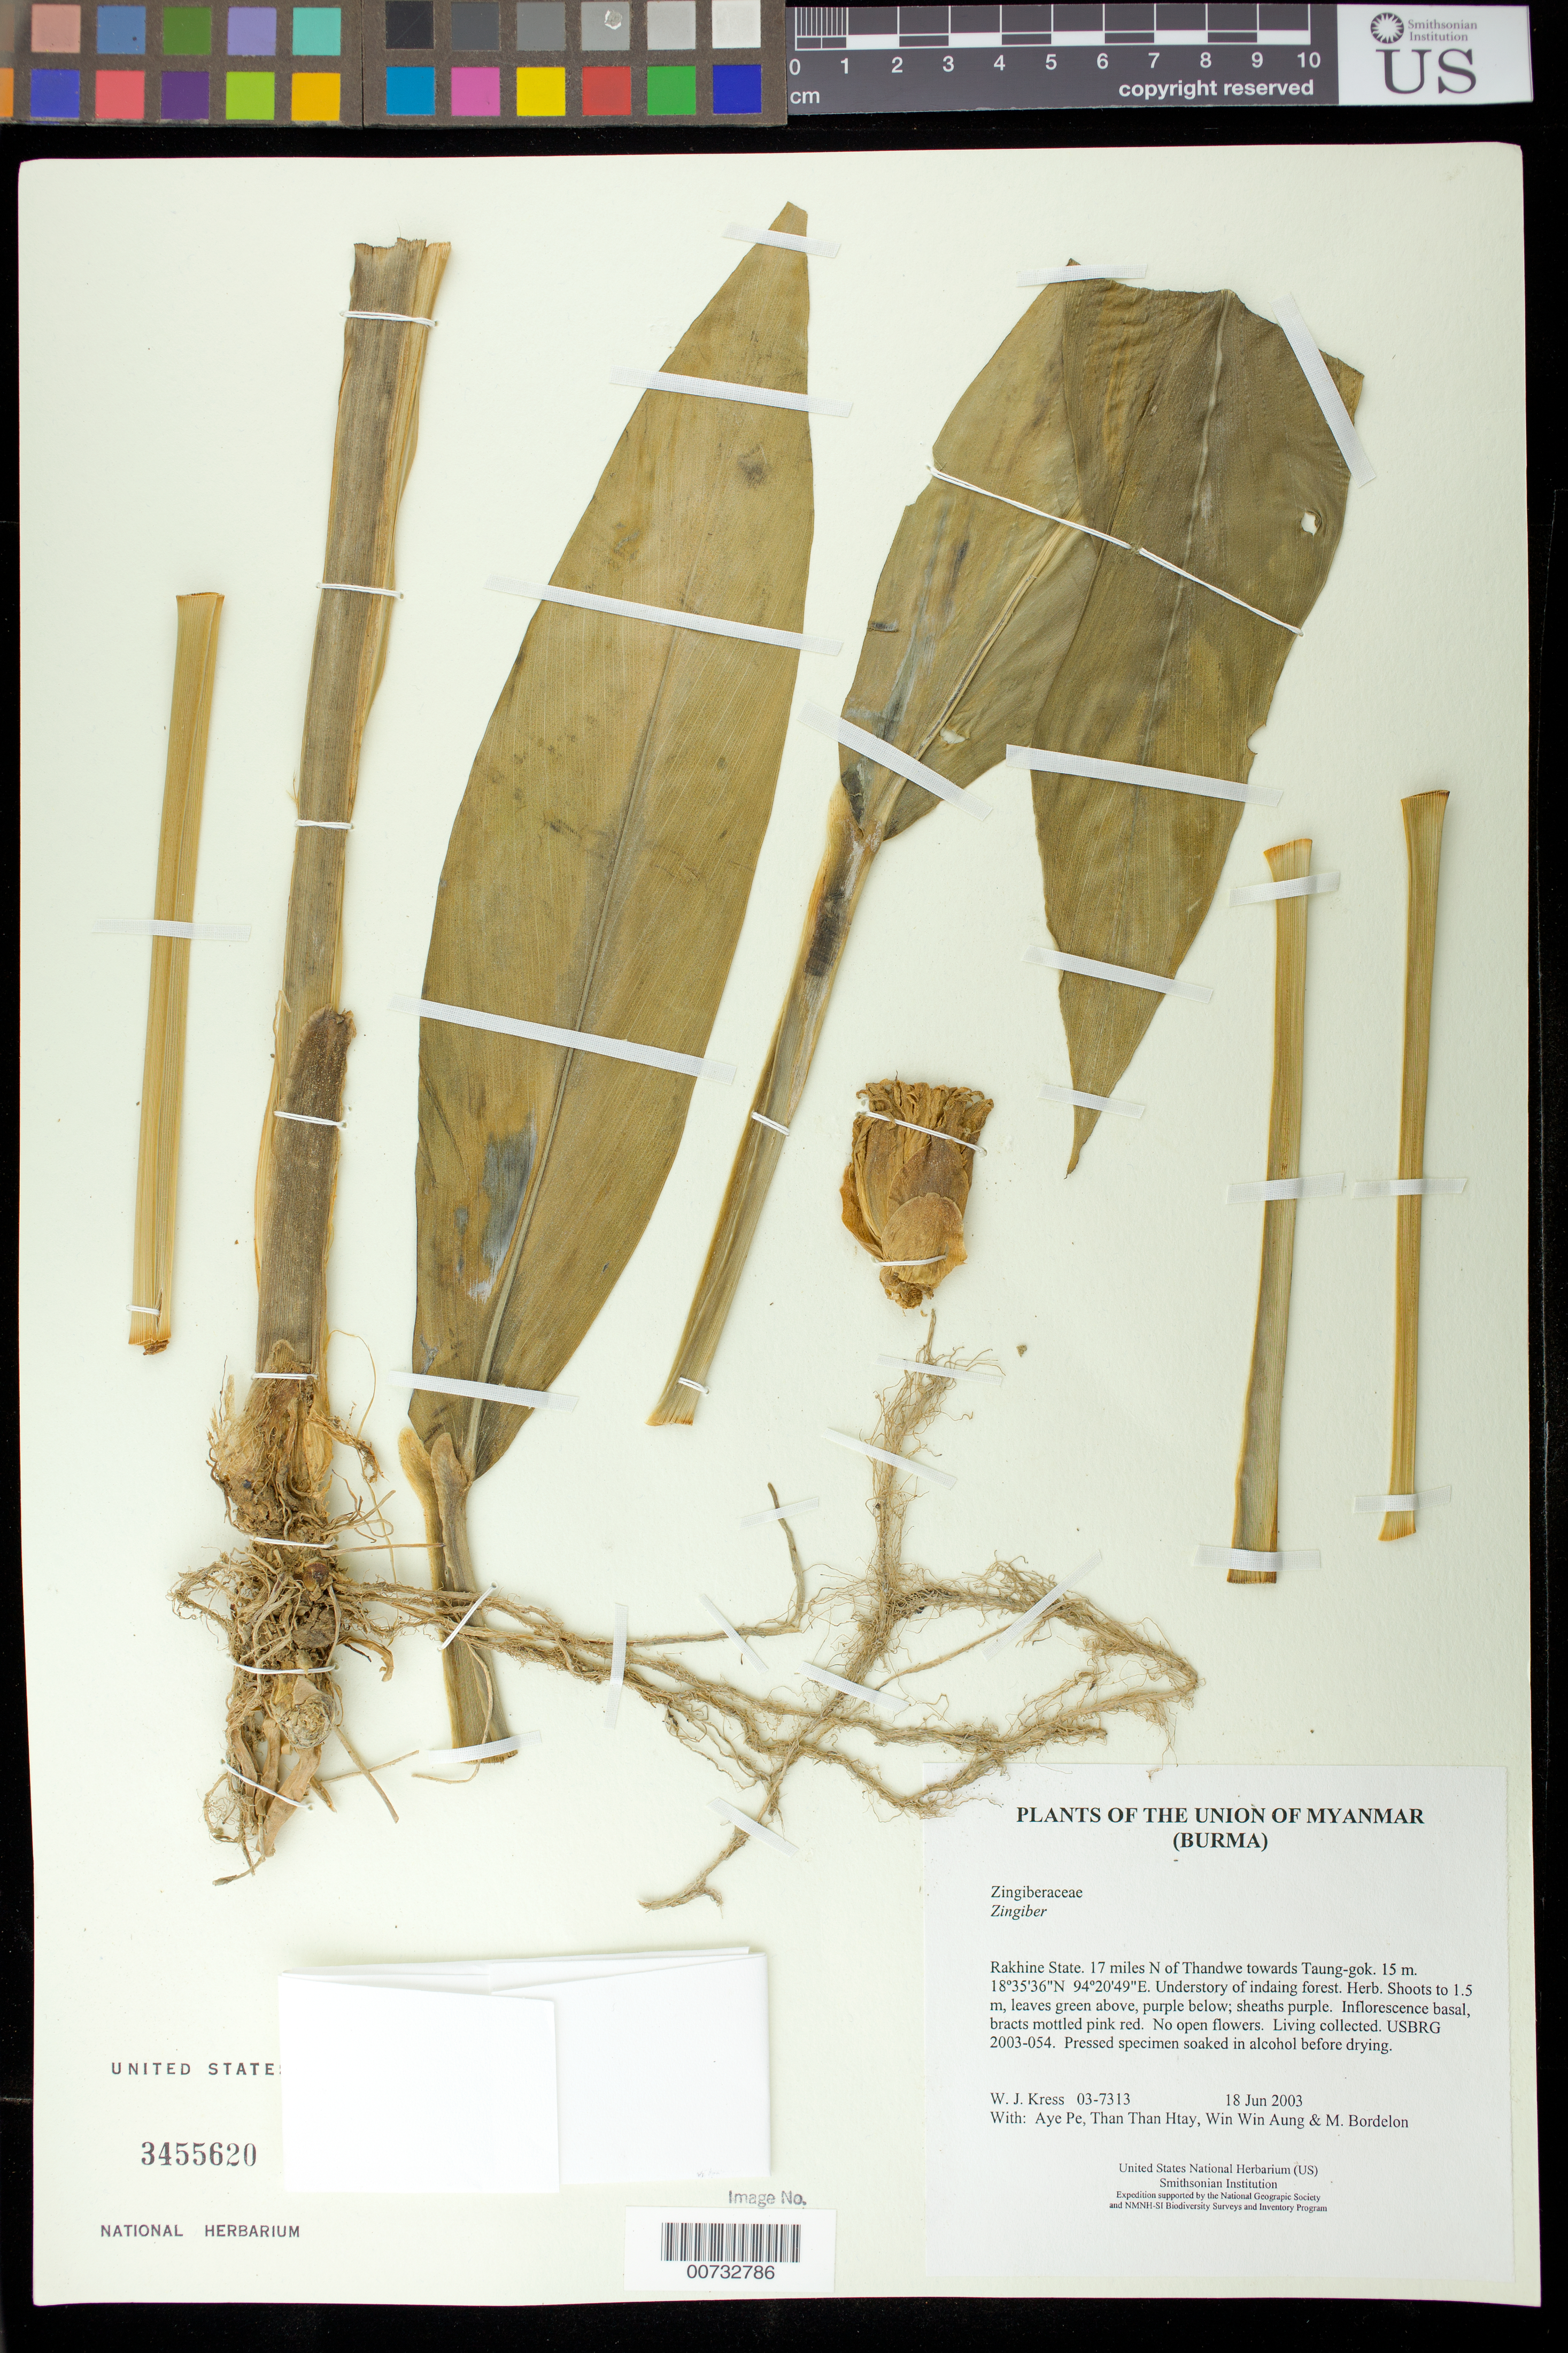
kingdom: Plantae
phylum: Tracheophyta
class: Liliopsida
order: Zingiberales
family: Zingiberaceae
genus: Zingiber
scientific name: Zingiber sp.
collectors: W. J. Kress, Aye Pe, Than Than Htay, Win Win Aung & M. Bordelon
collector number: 03-7313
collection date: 2003-06-18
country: Myanmar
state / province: Rakhine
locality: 17 miles N of Thandwe towards Taung-gok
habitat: Understory of indaing forest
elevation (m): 15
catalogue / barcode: US 3455620